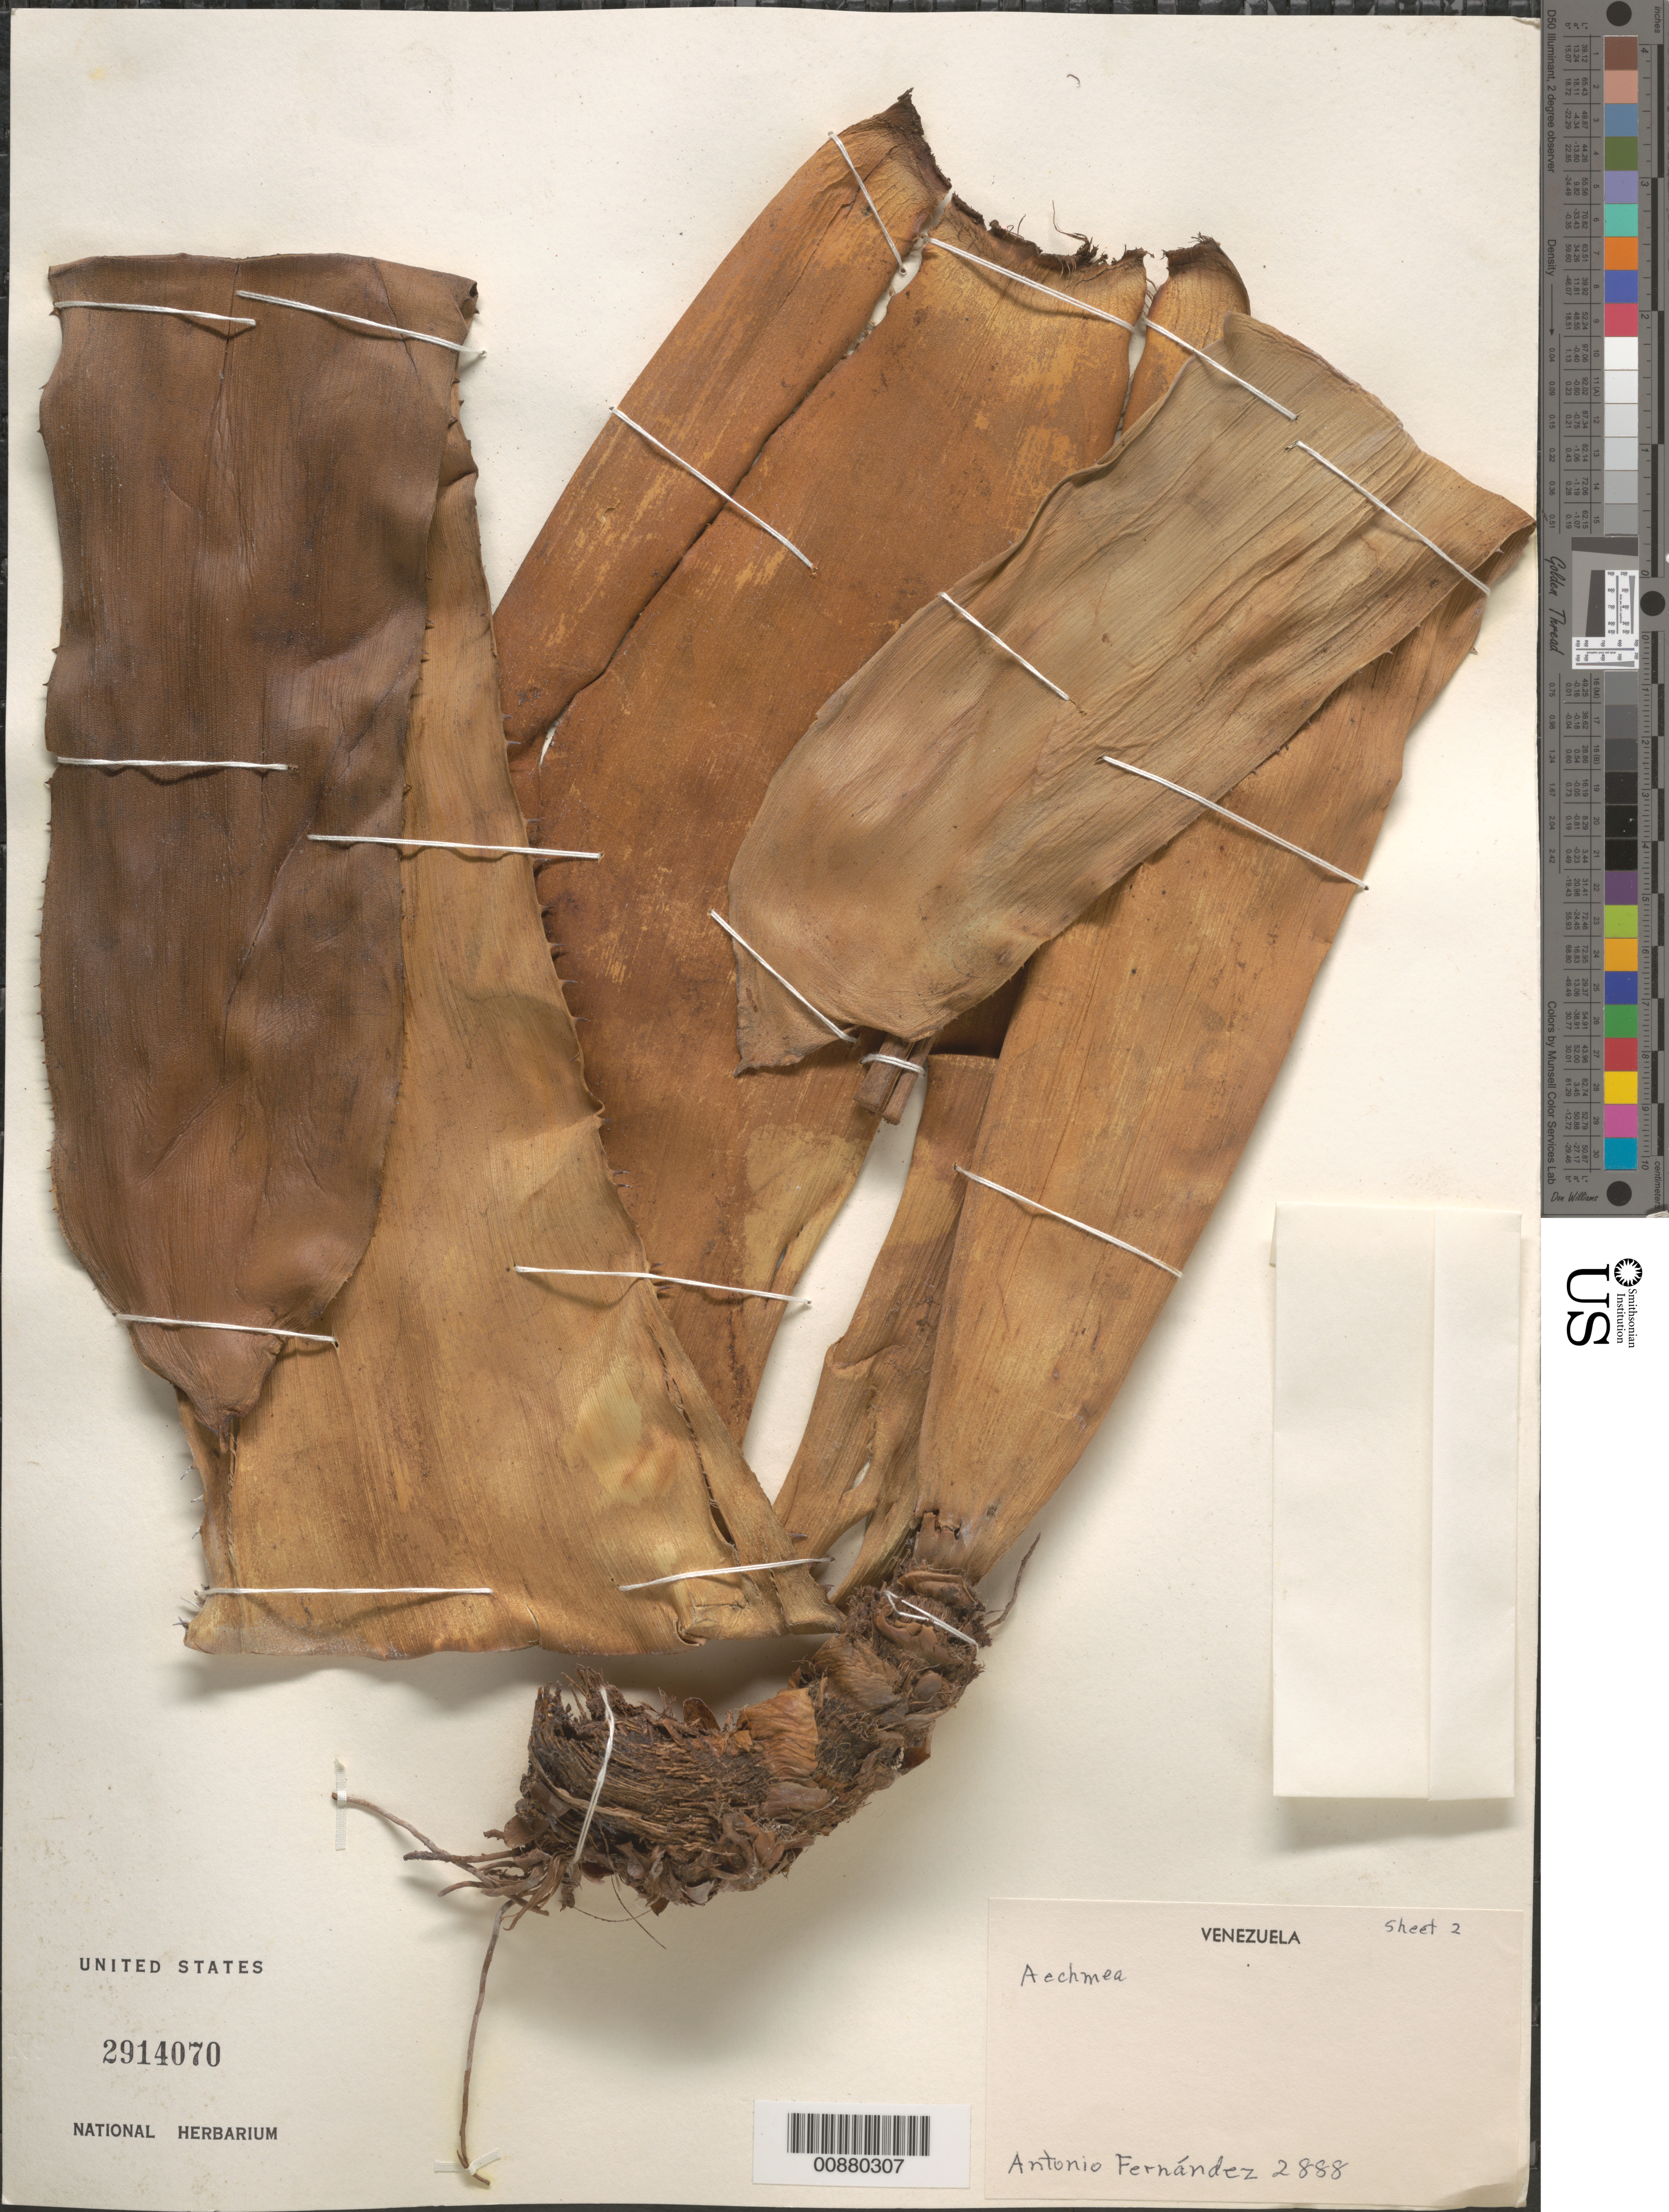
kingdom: Plantae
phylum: Tracheophyta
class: Liliopsida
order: Poales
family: Bromeliaceae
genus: Aechmea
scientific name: Aechmea politii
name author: L.B. Sm.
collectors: A. Fernández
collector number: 2888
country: Venezuela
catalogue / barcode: US 2914070